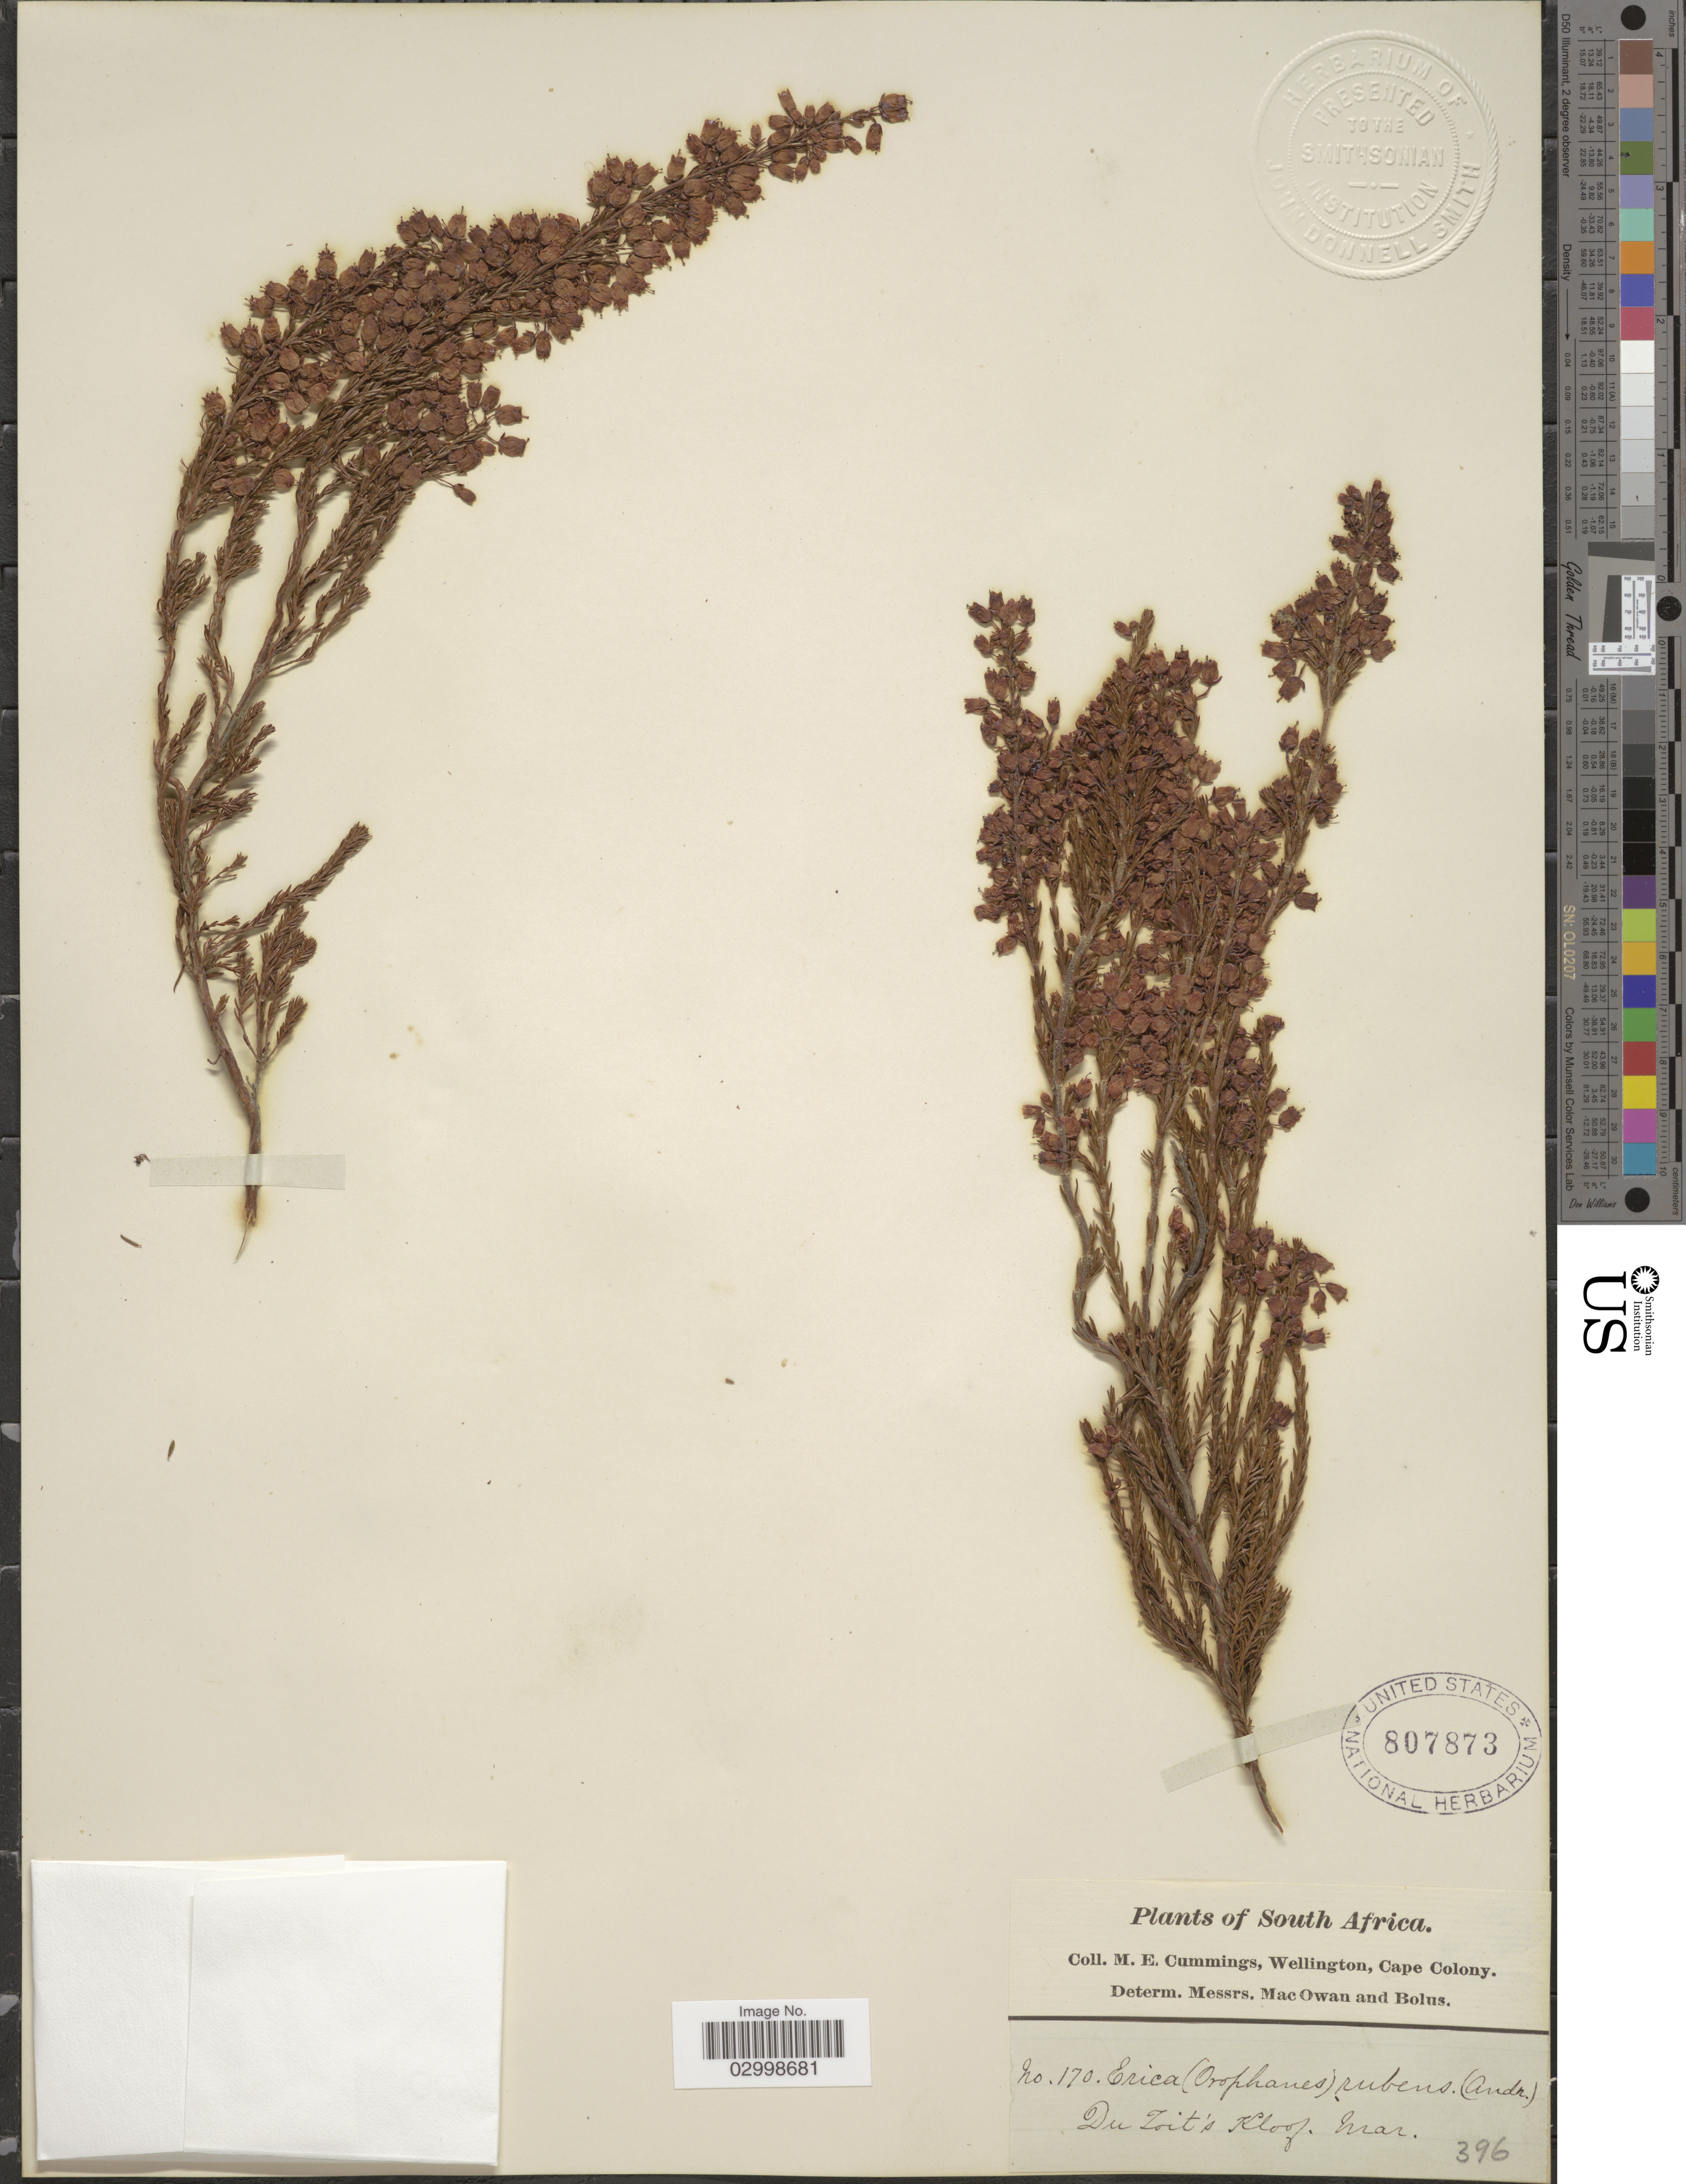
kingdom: Plantae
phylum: Tracheophyta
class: Magnoliopsida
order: Ericales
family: Ericaceae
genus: Erica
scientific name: Erica rubens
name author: Thunb.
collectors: M. E. Cummings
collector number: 170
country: South Africa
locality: Du Toit's Kloof.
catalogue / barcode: US 807873